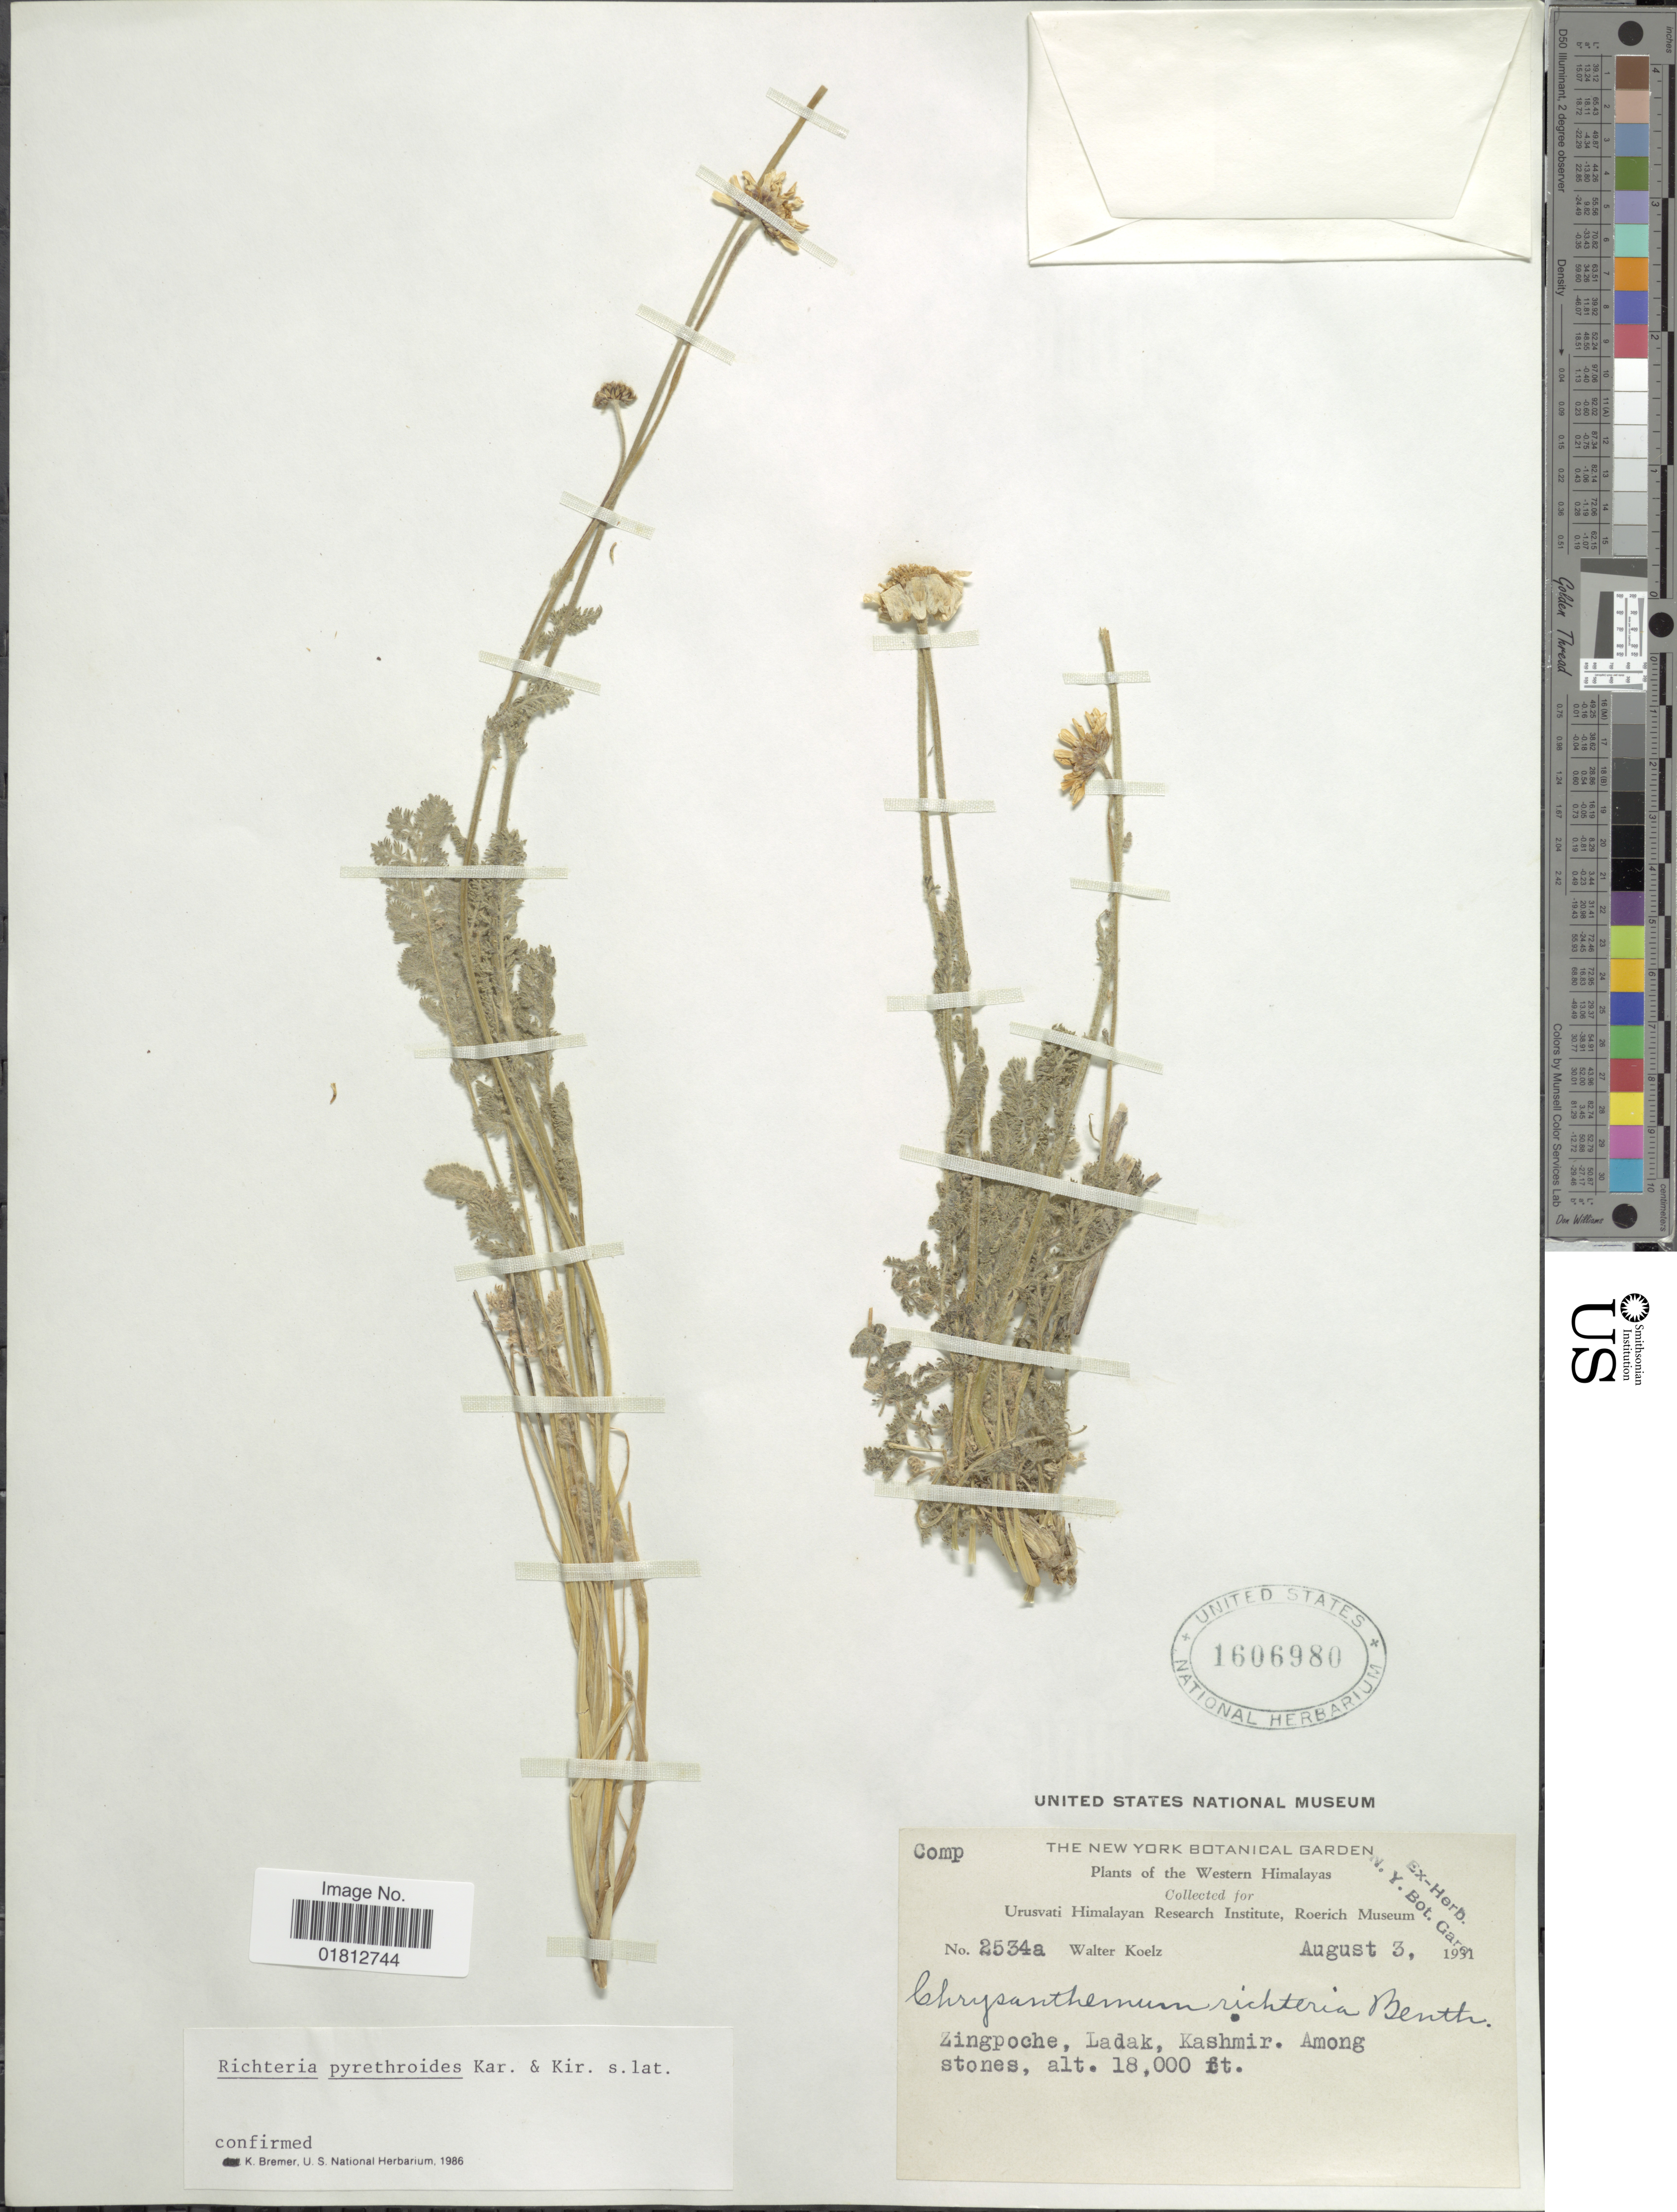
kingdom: Plantae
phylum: Tracheophyta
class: Magnoliopsida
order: Asterales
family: Asteraceae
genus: Richteria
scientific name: Richteria pyrethroides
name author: Kar. & Kir.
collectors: W. N. Koelz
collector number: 2534a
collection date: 1931-08-03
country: India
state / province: Ladakh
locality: Western Himalayas, Zingpoche, Ladak, Kashmir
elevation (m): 5486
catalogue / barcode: US 1606980